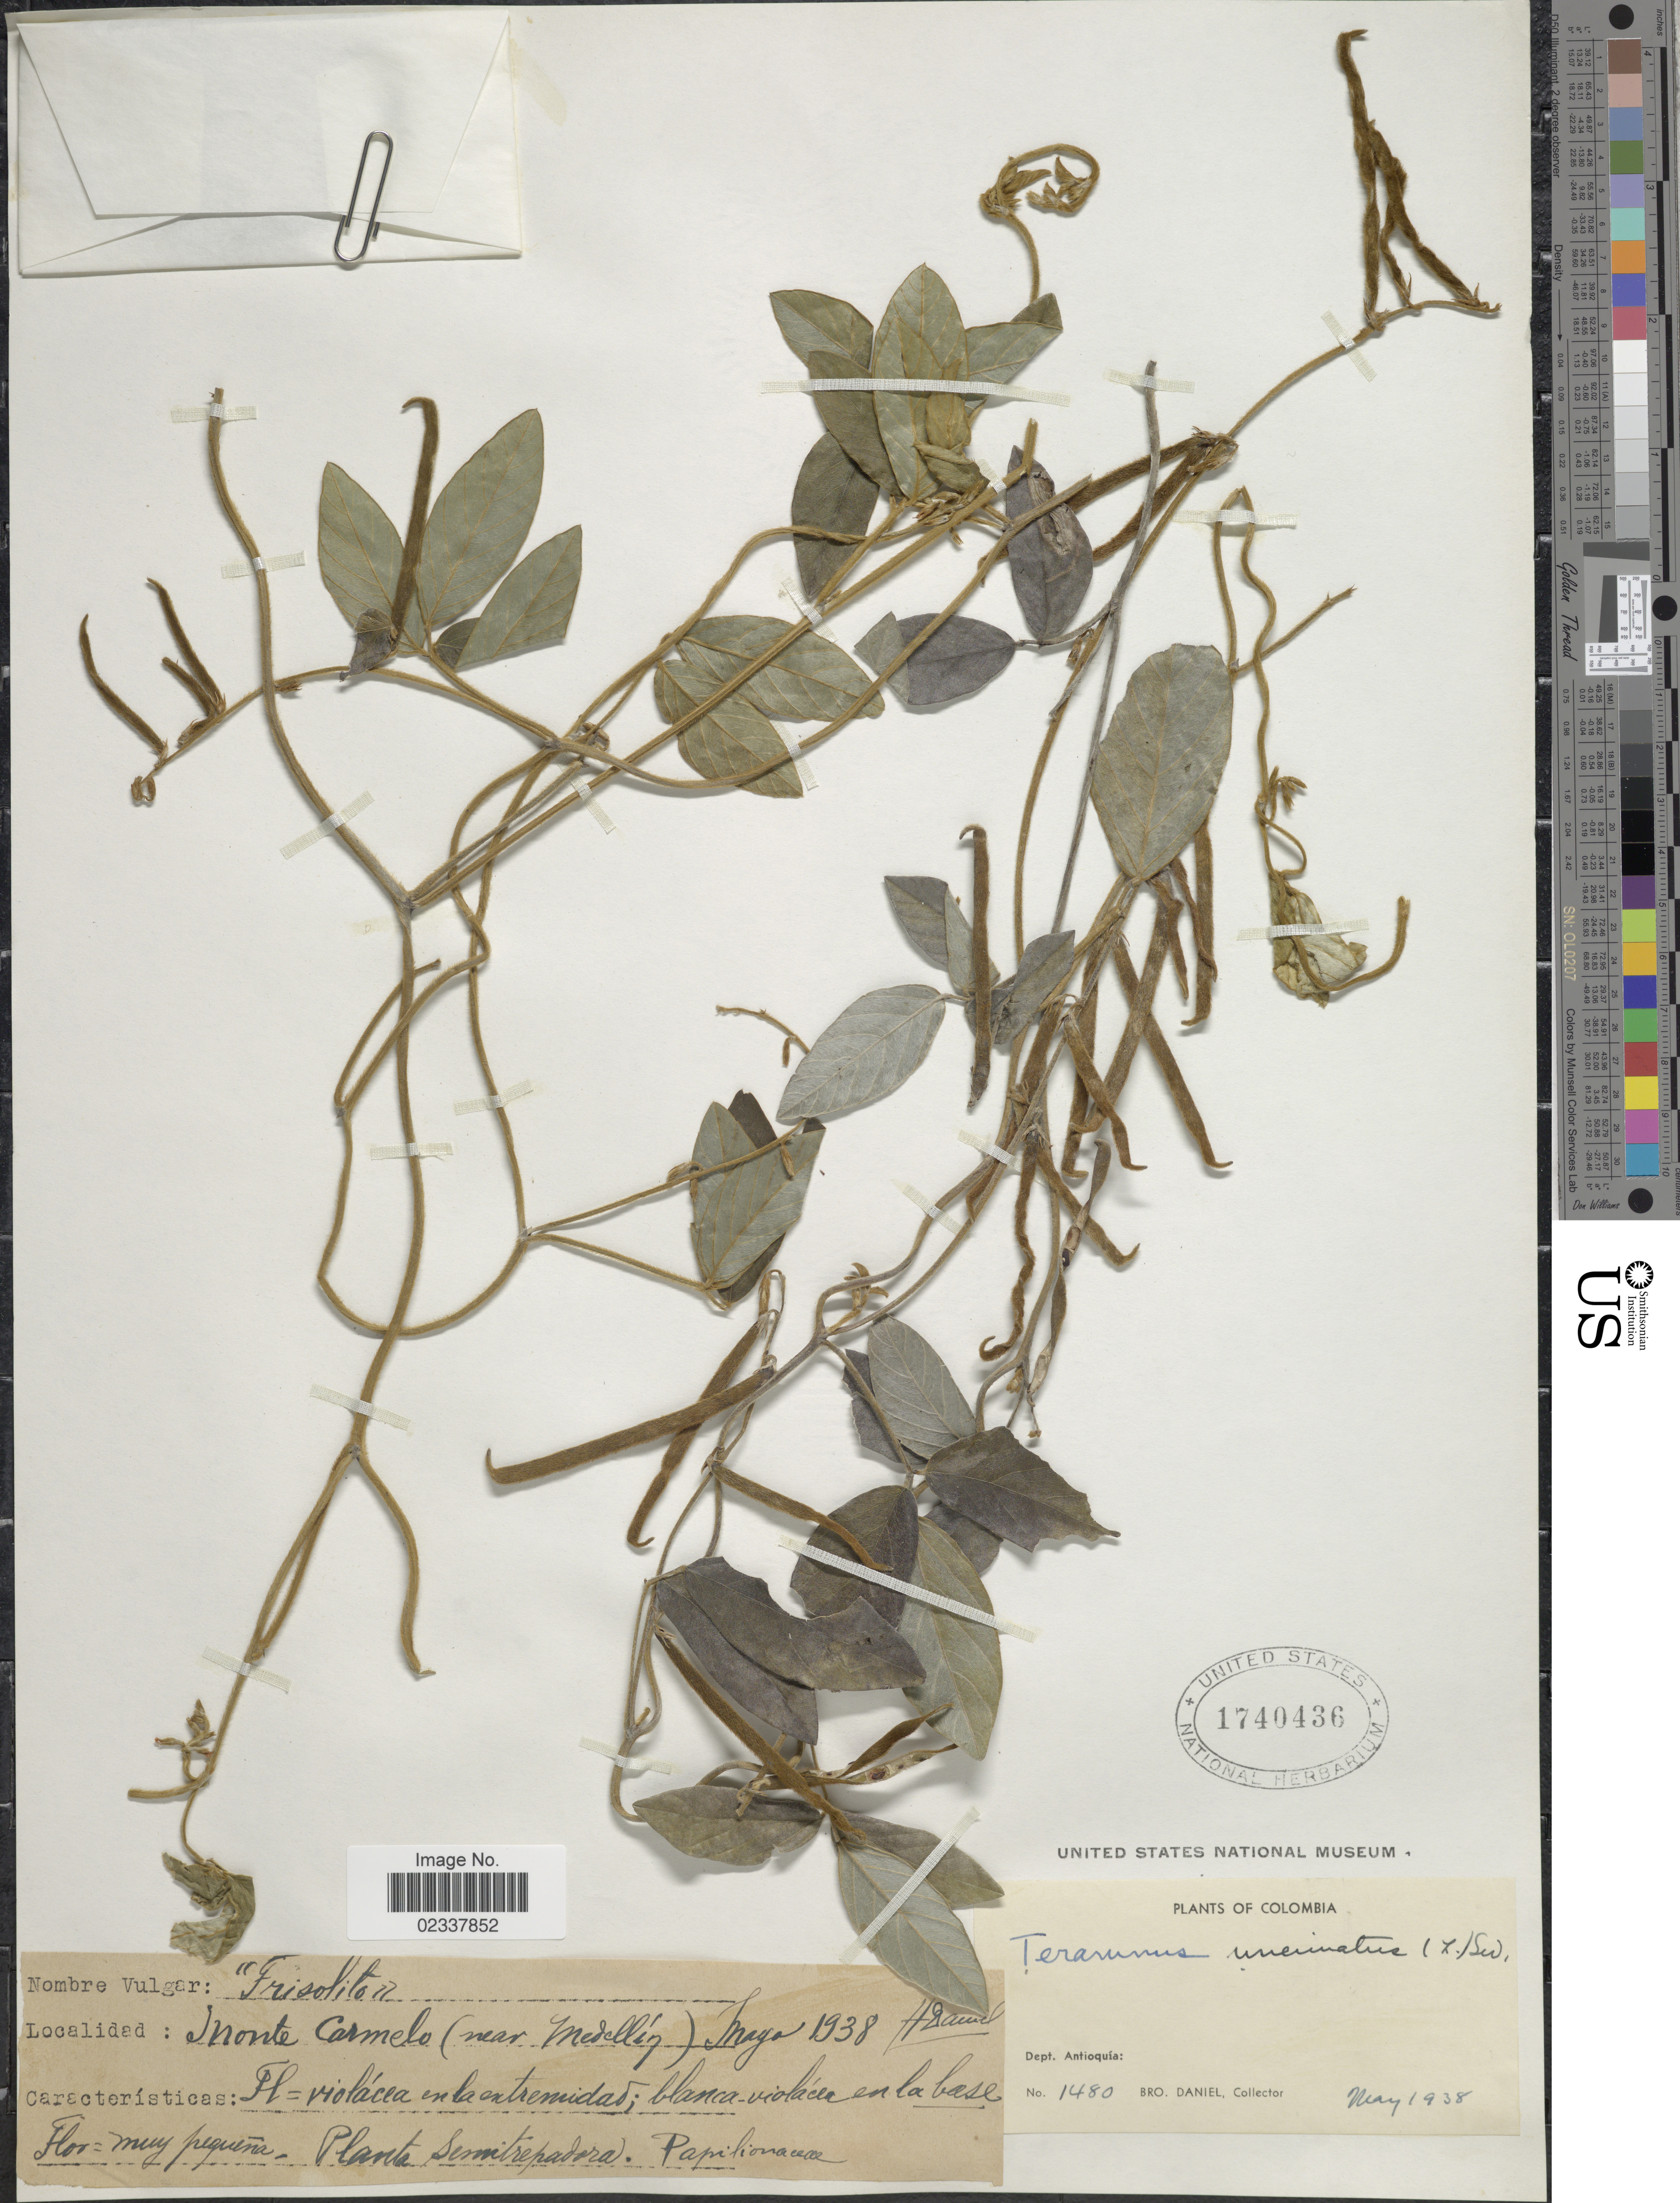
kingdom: Plantae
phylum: Tracheophyta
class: Magnoliopsida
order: Fabales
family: Fabaceae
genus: Teramnus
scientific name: Teramnus uncinatus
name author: (L.) Sw.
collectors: Bro. Daniel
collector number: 1480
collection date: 1938-05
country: Colombia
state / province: Antioquia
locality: Monte Carmelo (near Medellín)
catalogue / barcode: US 1740436